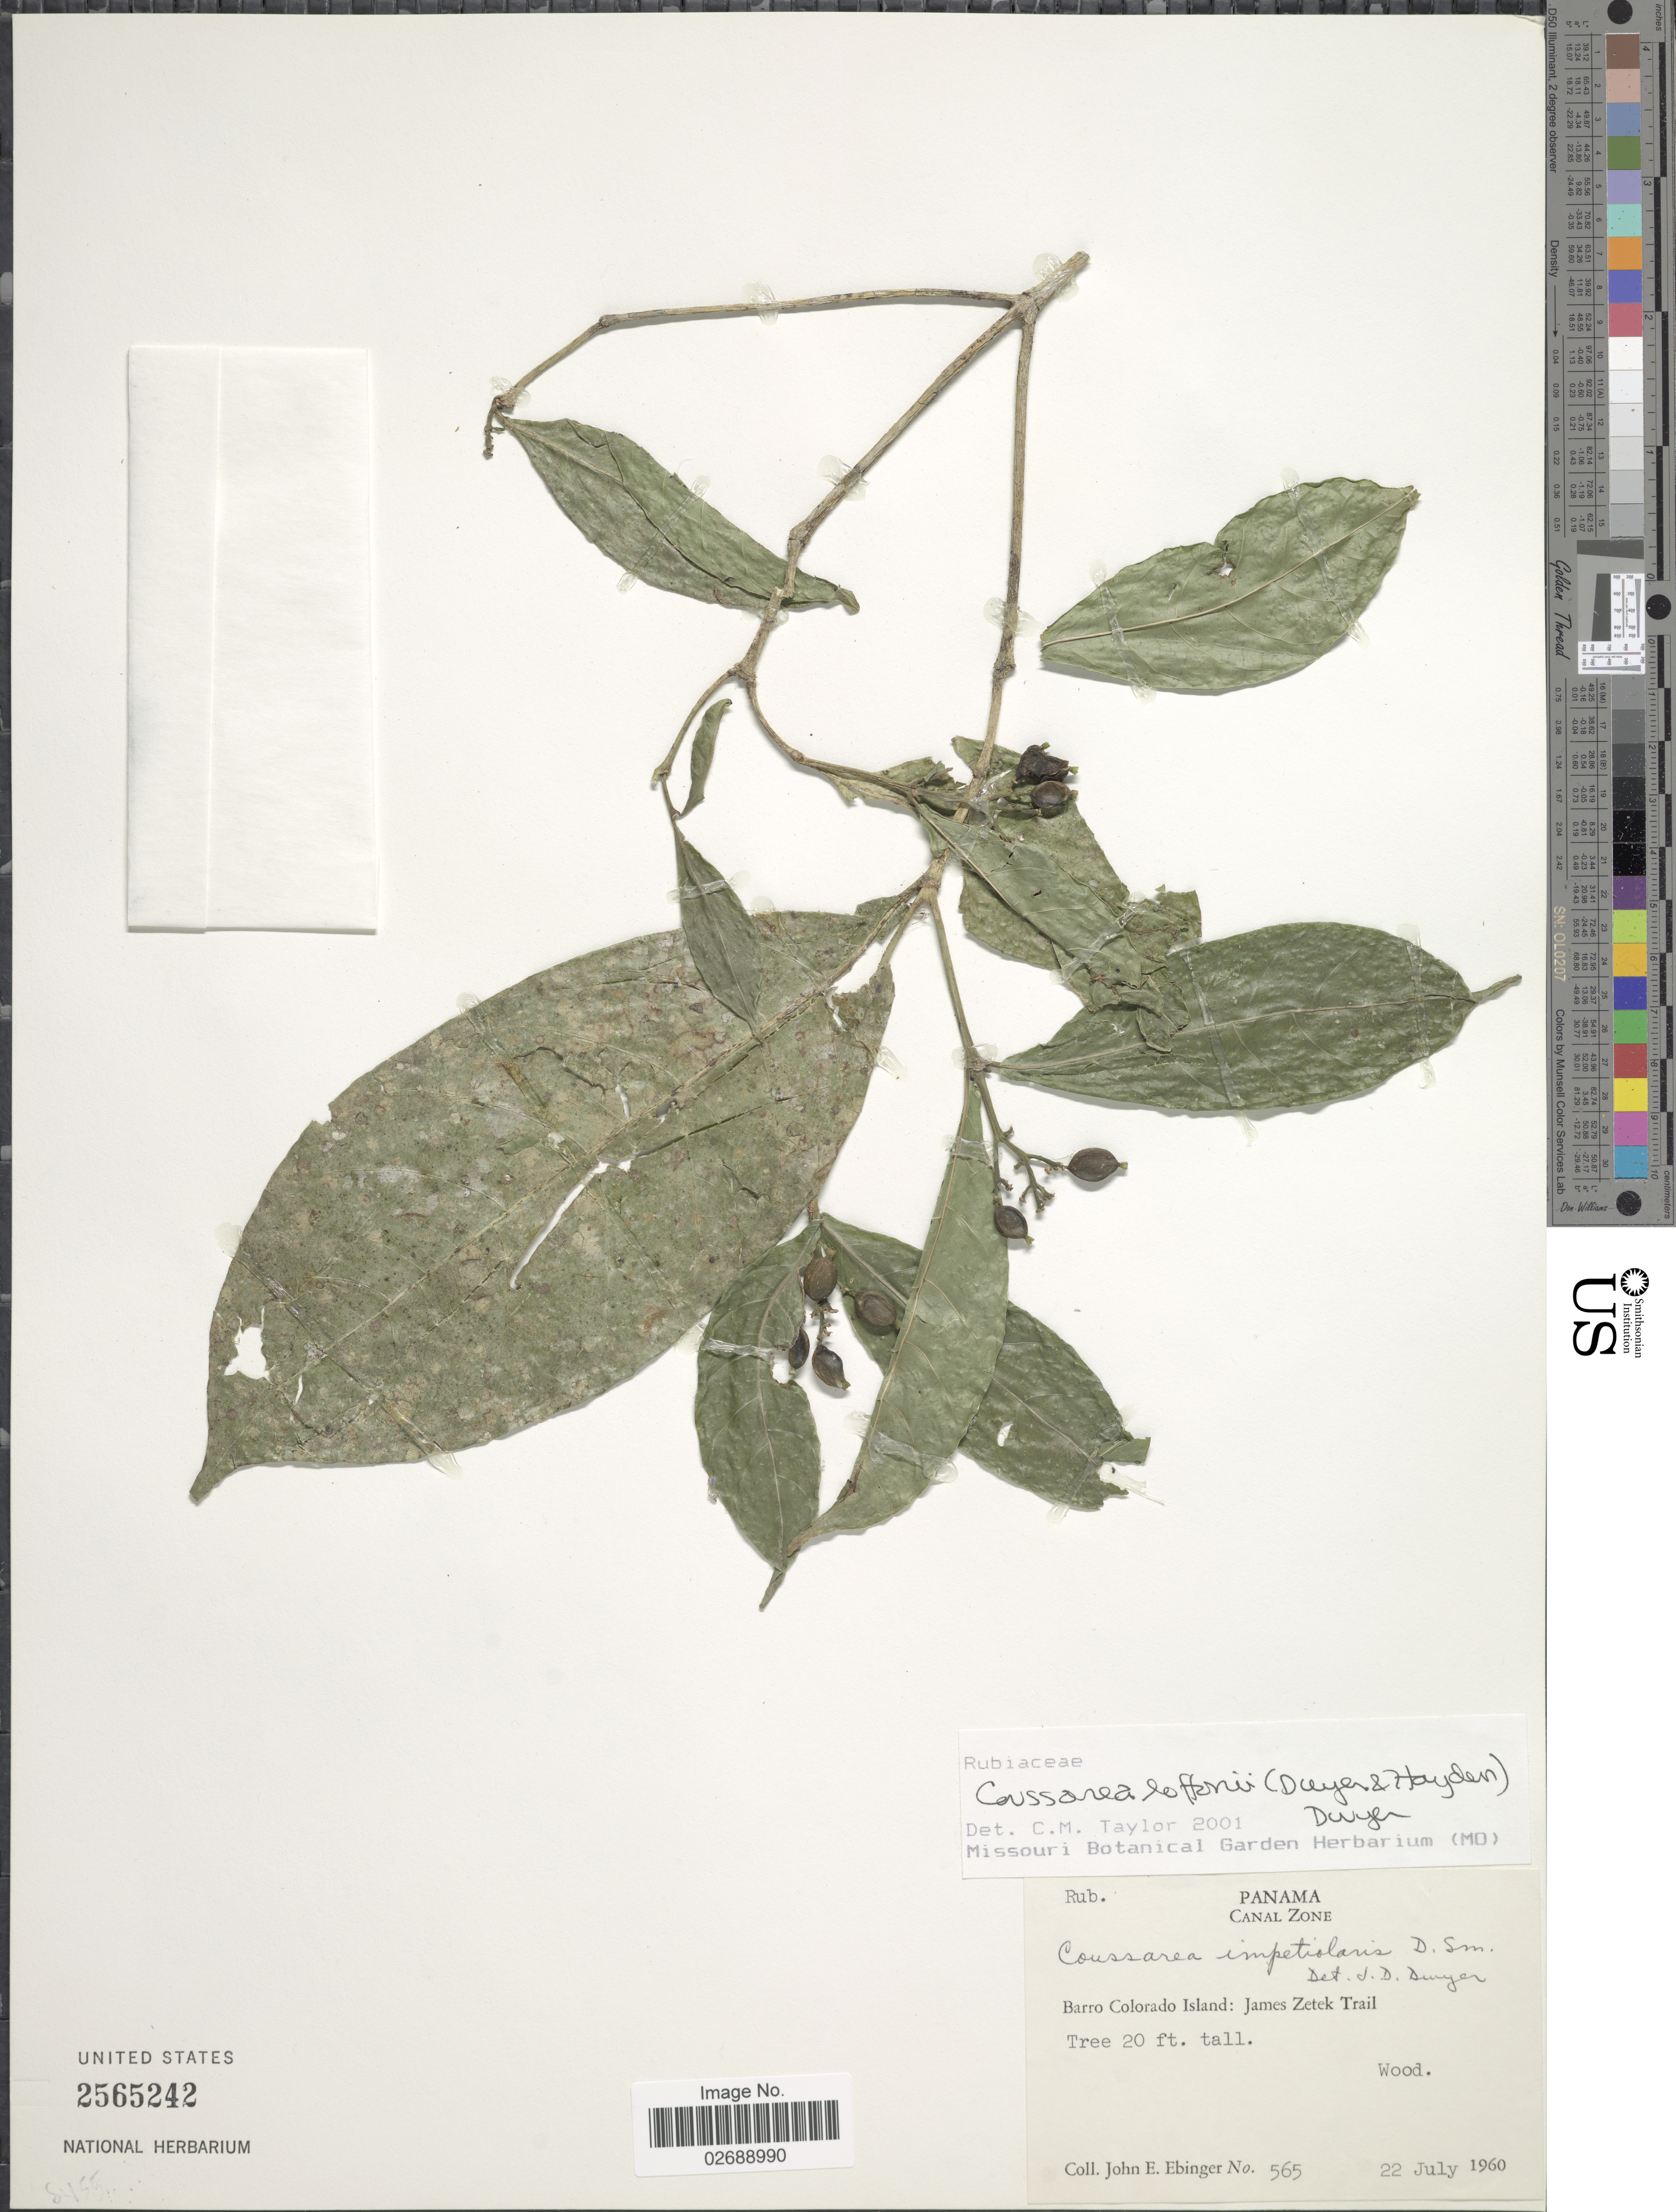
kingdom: Plantae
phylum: Tracheophyta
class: Magnoliopsida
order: Gentianales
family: Rubiaceae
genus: Coussarea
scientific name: Coussarea loftonii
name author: (Dwyer & M.V. Hayden) Dwyer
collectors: J. Ebinger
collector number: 565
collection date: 1960-07-22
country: Panama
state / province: Panamá Oeste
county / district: Canal Zone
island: Barro Colorado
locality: Canal Zone. Barro Colorado Island: James Zetek Trail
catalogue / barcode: US 2565242